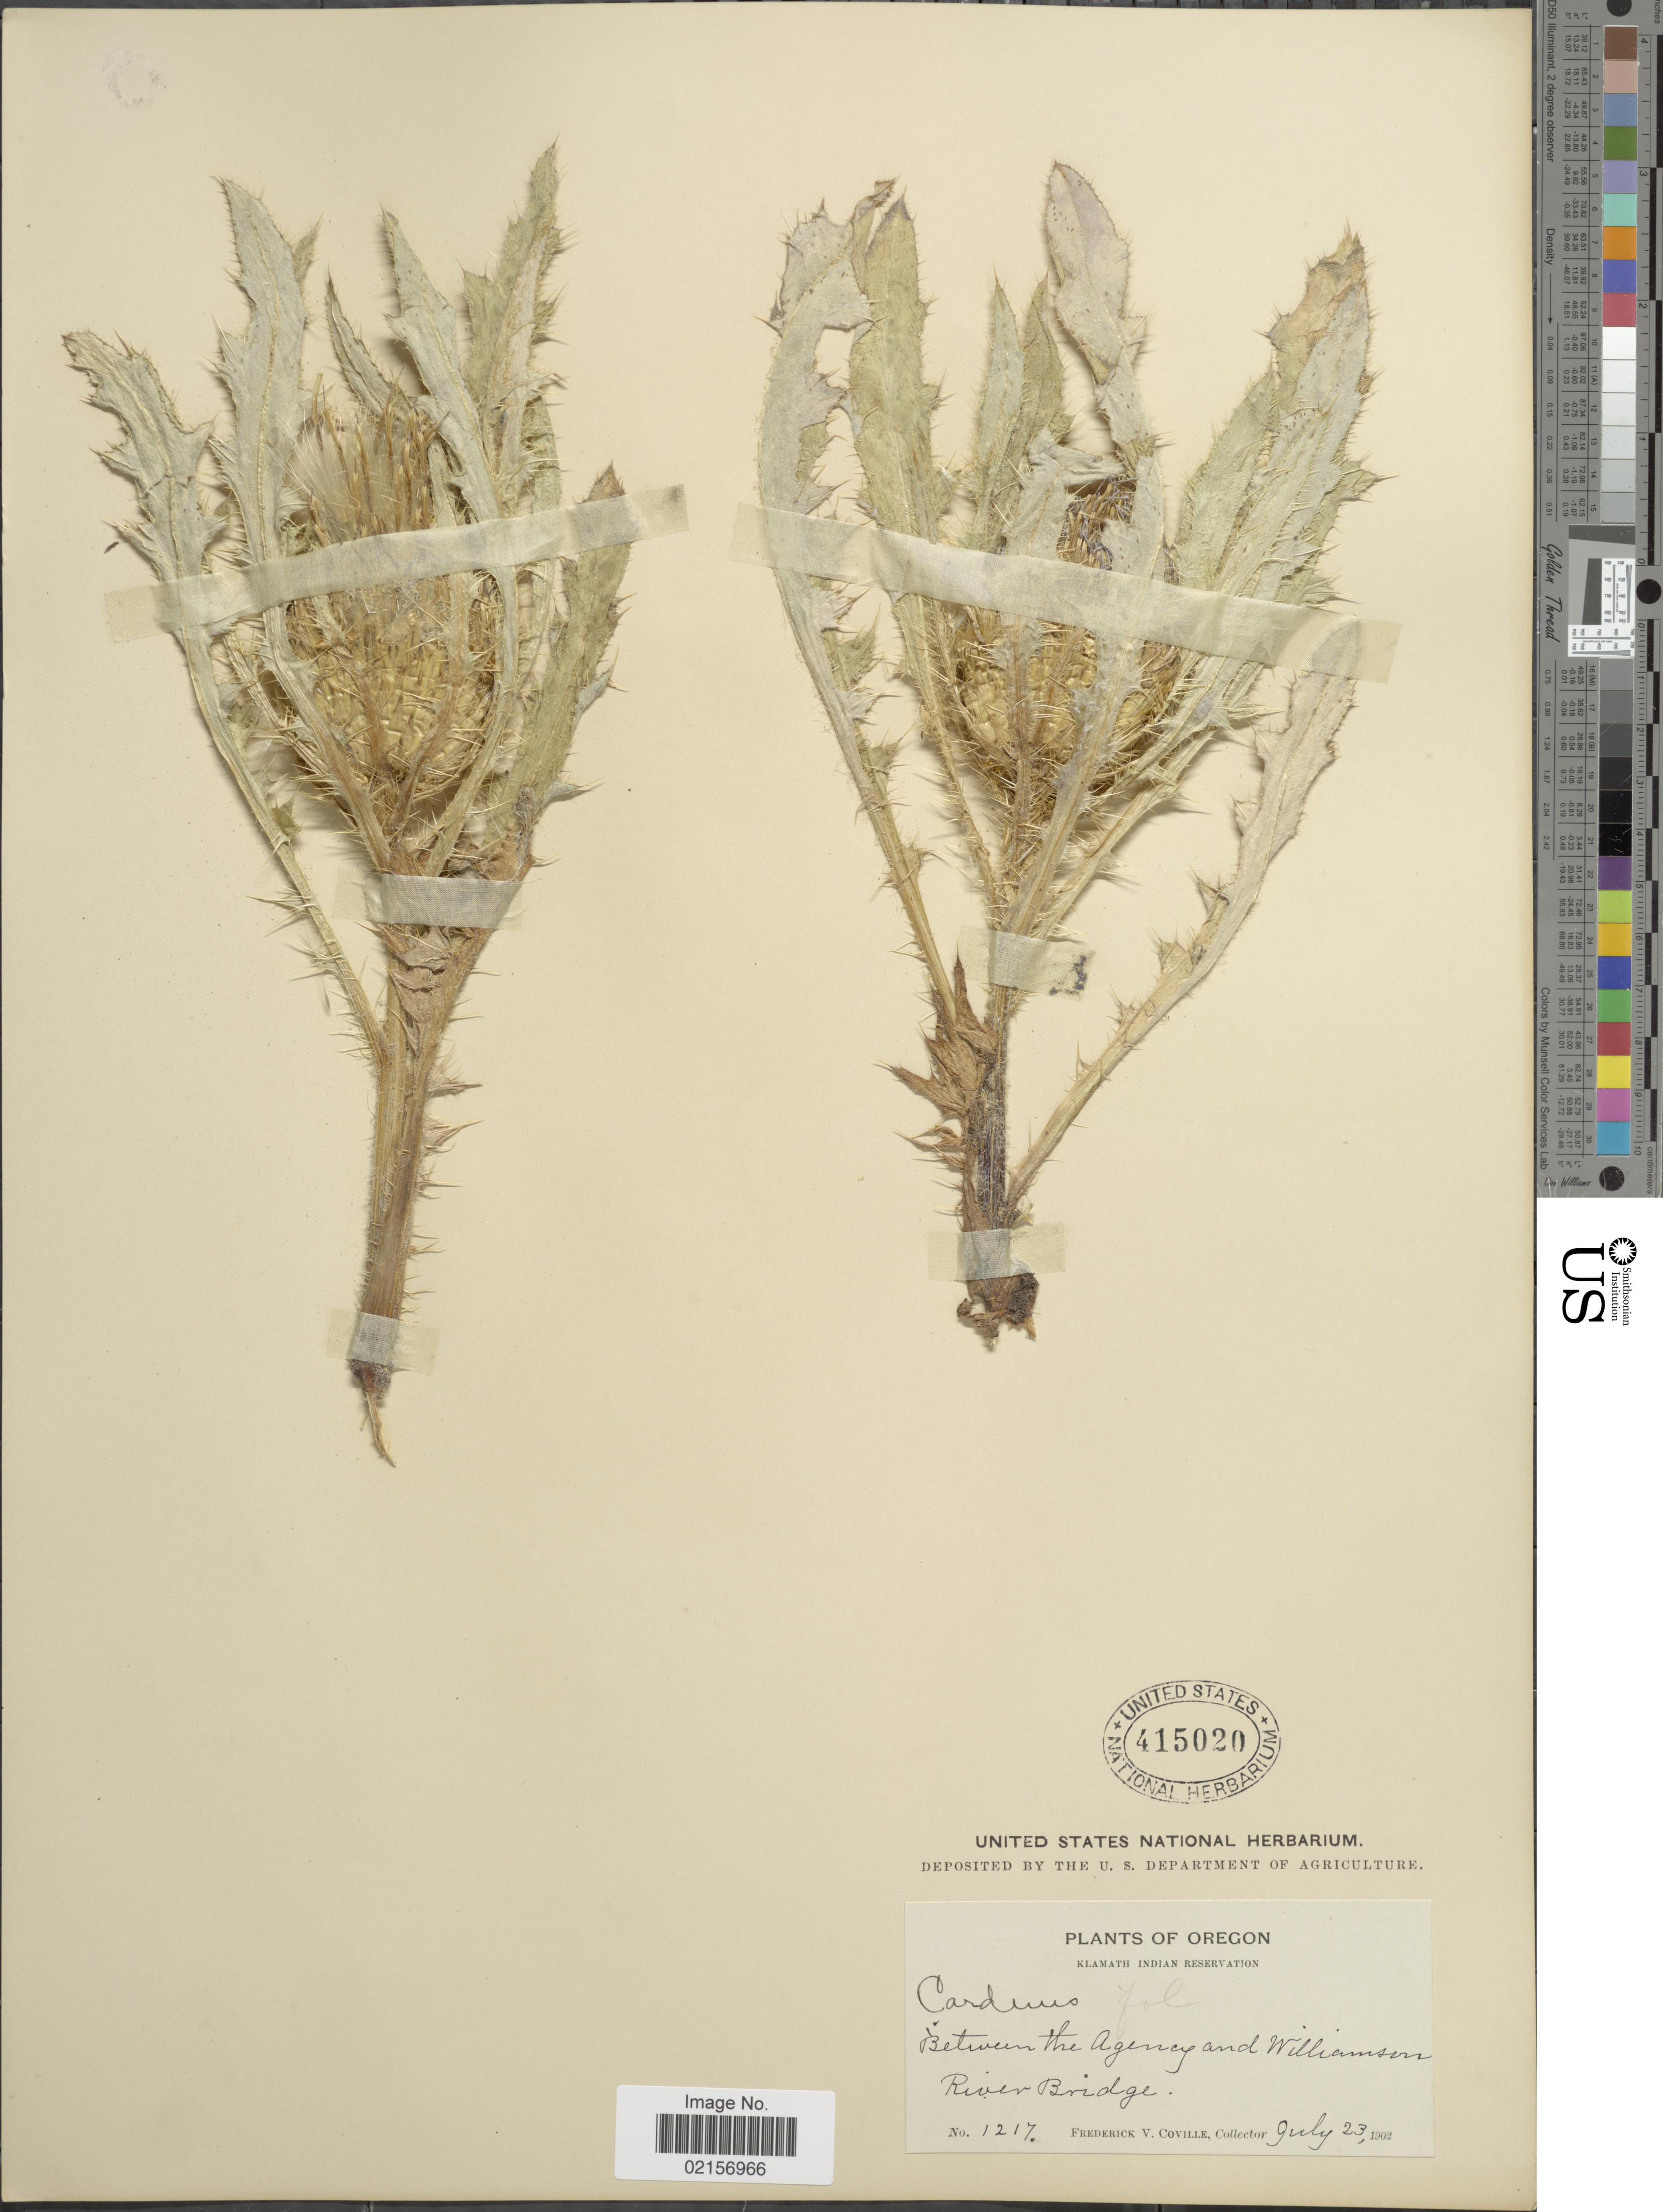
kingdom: Plantae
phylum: Tracheophyta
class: Magnoliopsida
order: Asterales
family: Asteraceae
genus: Cirsium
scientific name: Cirsium scariosum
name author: Nutt.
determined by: Ackerfield, Jennifer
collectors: F. V. Coville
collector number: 1217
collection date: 1902-07-23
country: United States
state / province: Oregon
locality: Klamath Indian Reservation, between the agency and Willamson River Bridge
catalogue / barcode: US 415020